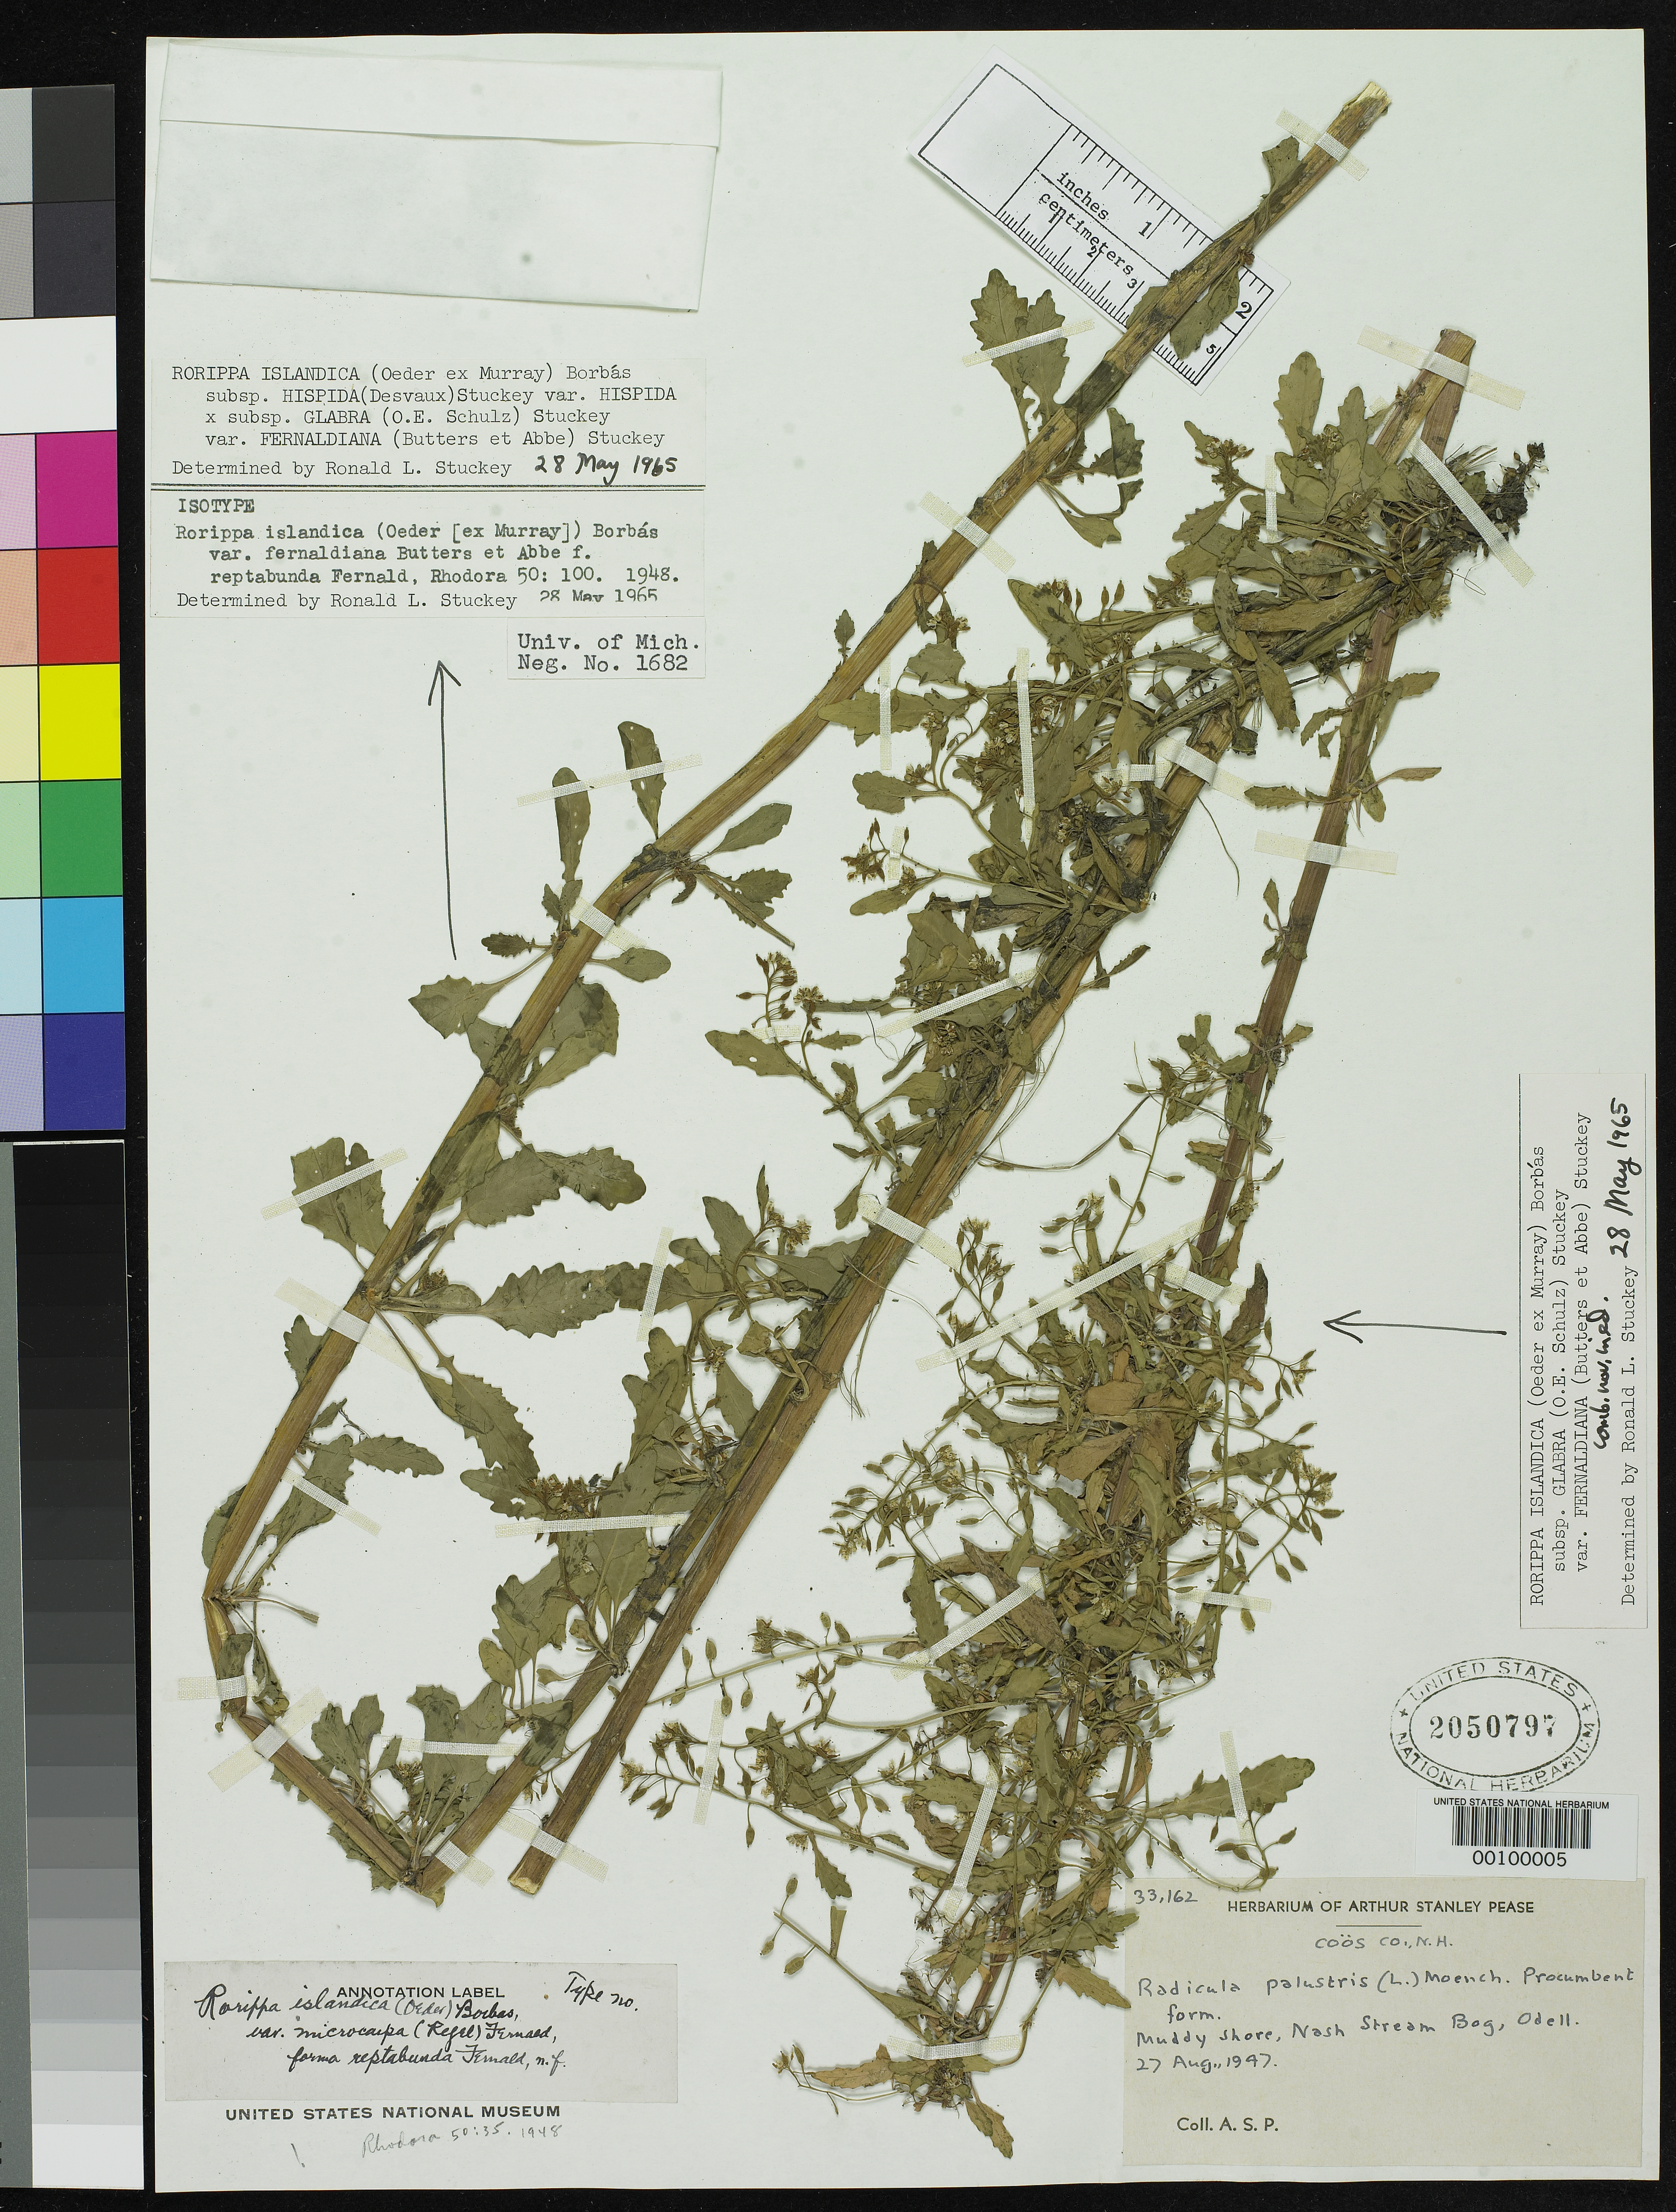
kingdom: Plantae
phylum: Tracheophyta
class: Magnoliopsida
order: Brassicales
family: Brassicaceae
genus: Rorippa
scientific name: Rorippa islandica f. reptabunda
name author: Fernald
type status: Isotype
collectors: A. S. Pease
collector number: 33162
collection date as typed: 27 Aug 1947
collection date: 1947-08-27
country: United States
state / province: New Hampshire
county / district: Coos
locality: Shore of Nash Stream Bog, Odell.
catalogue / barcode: US 2050797